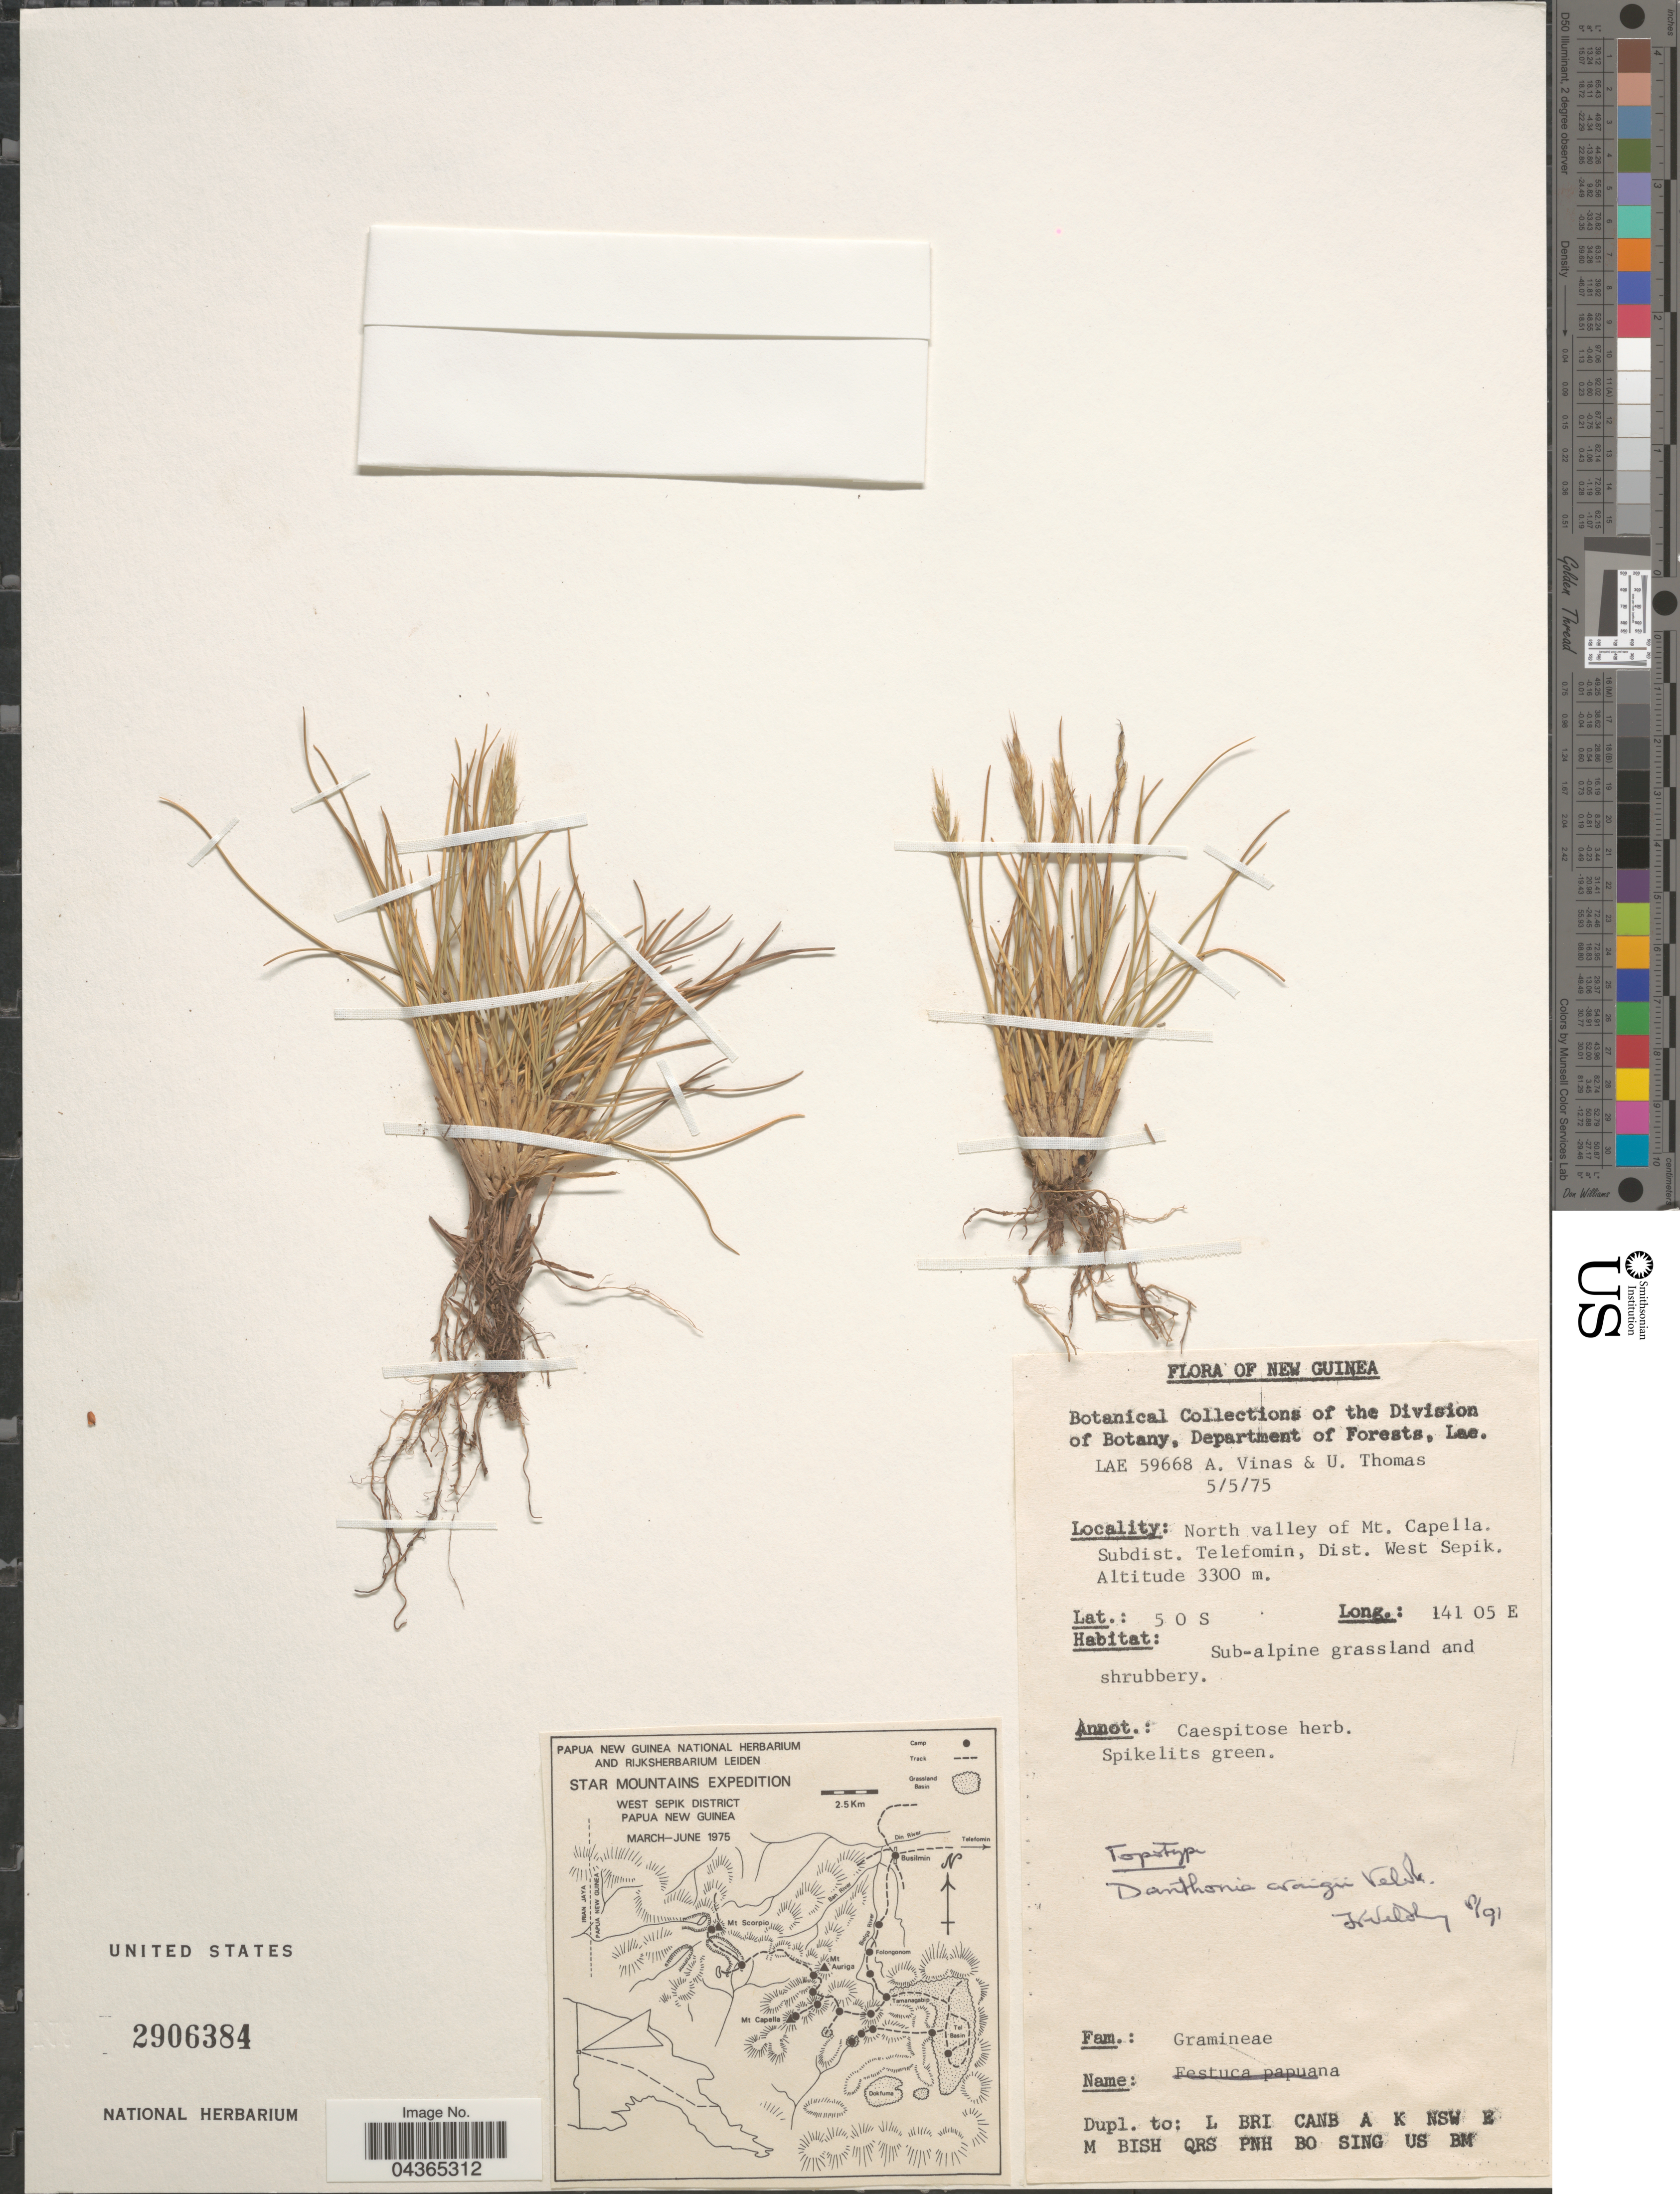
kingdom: Plantae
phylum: Tracheophyta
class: Liliopsida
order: Poales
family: Poaceae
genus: Rytidosperma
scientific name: Rytidosperma craigii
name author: (Veldkamp) H.P. Linder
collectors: A. Vinas & U. Thomas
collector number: LAE 59668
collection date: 1975-05-05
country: Papua New Guinea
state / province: Sandaun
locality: Star Mountains Expedition. West Sepik District. New Guinea. North valley of Mt. Capella. Subdist. Telefomin, Dist. West Sepik.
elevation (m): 3300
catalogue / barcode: US 2906384